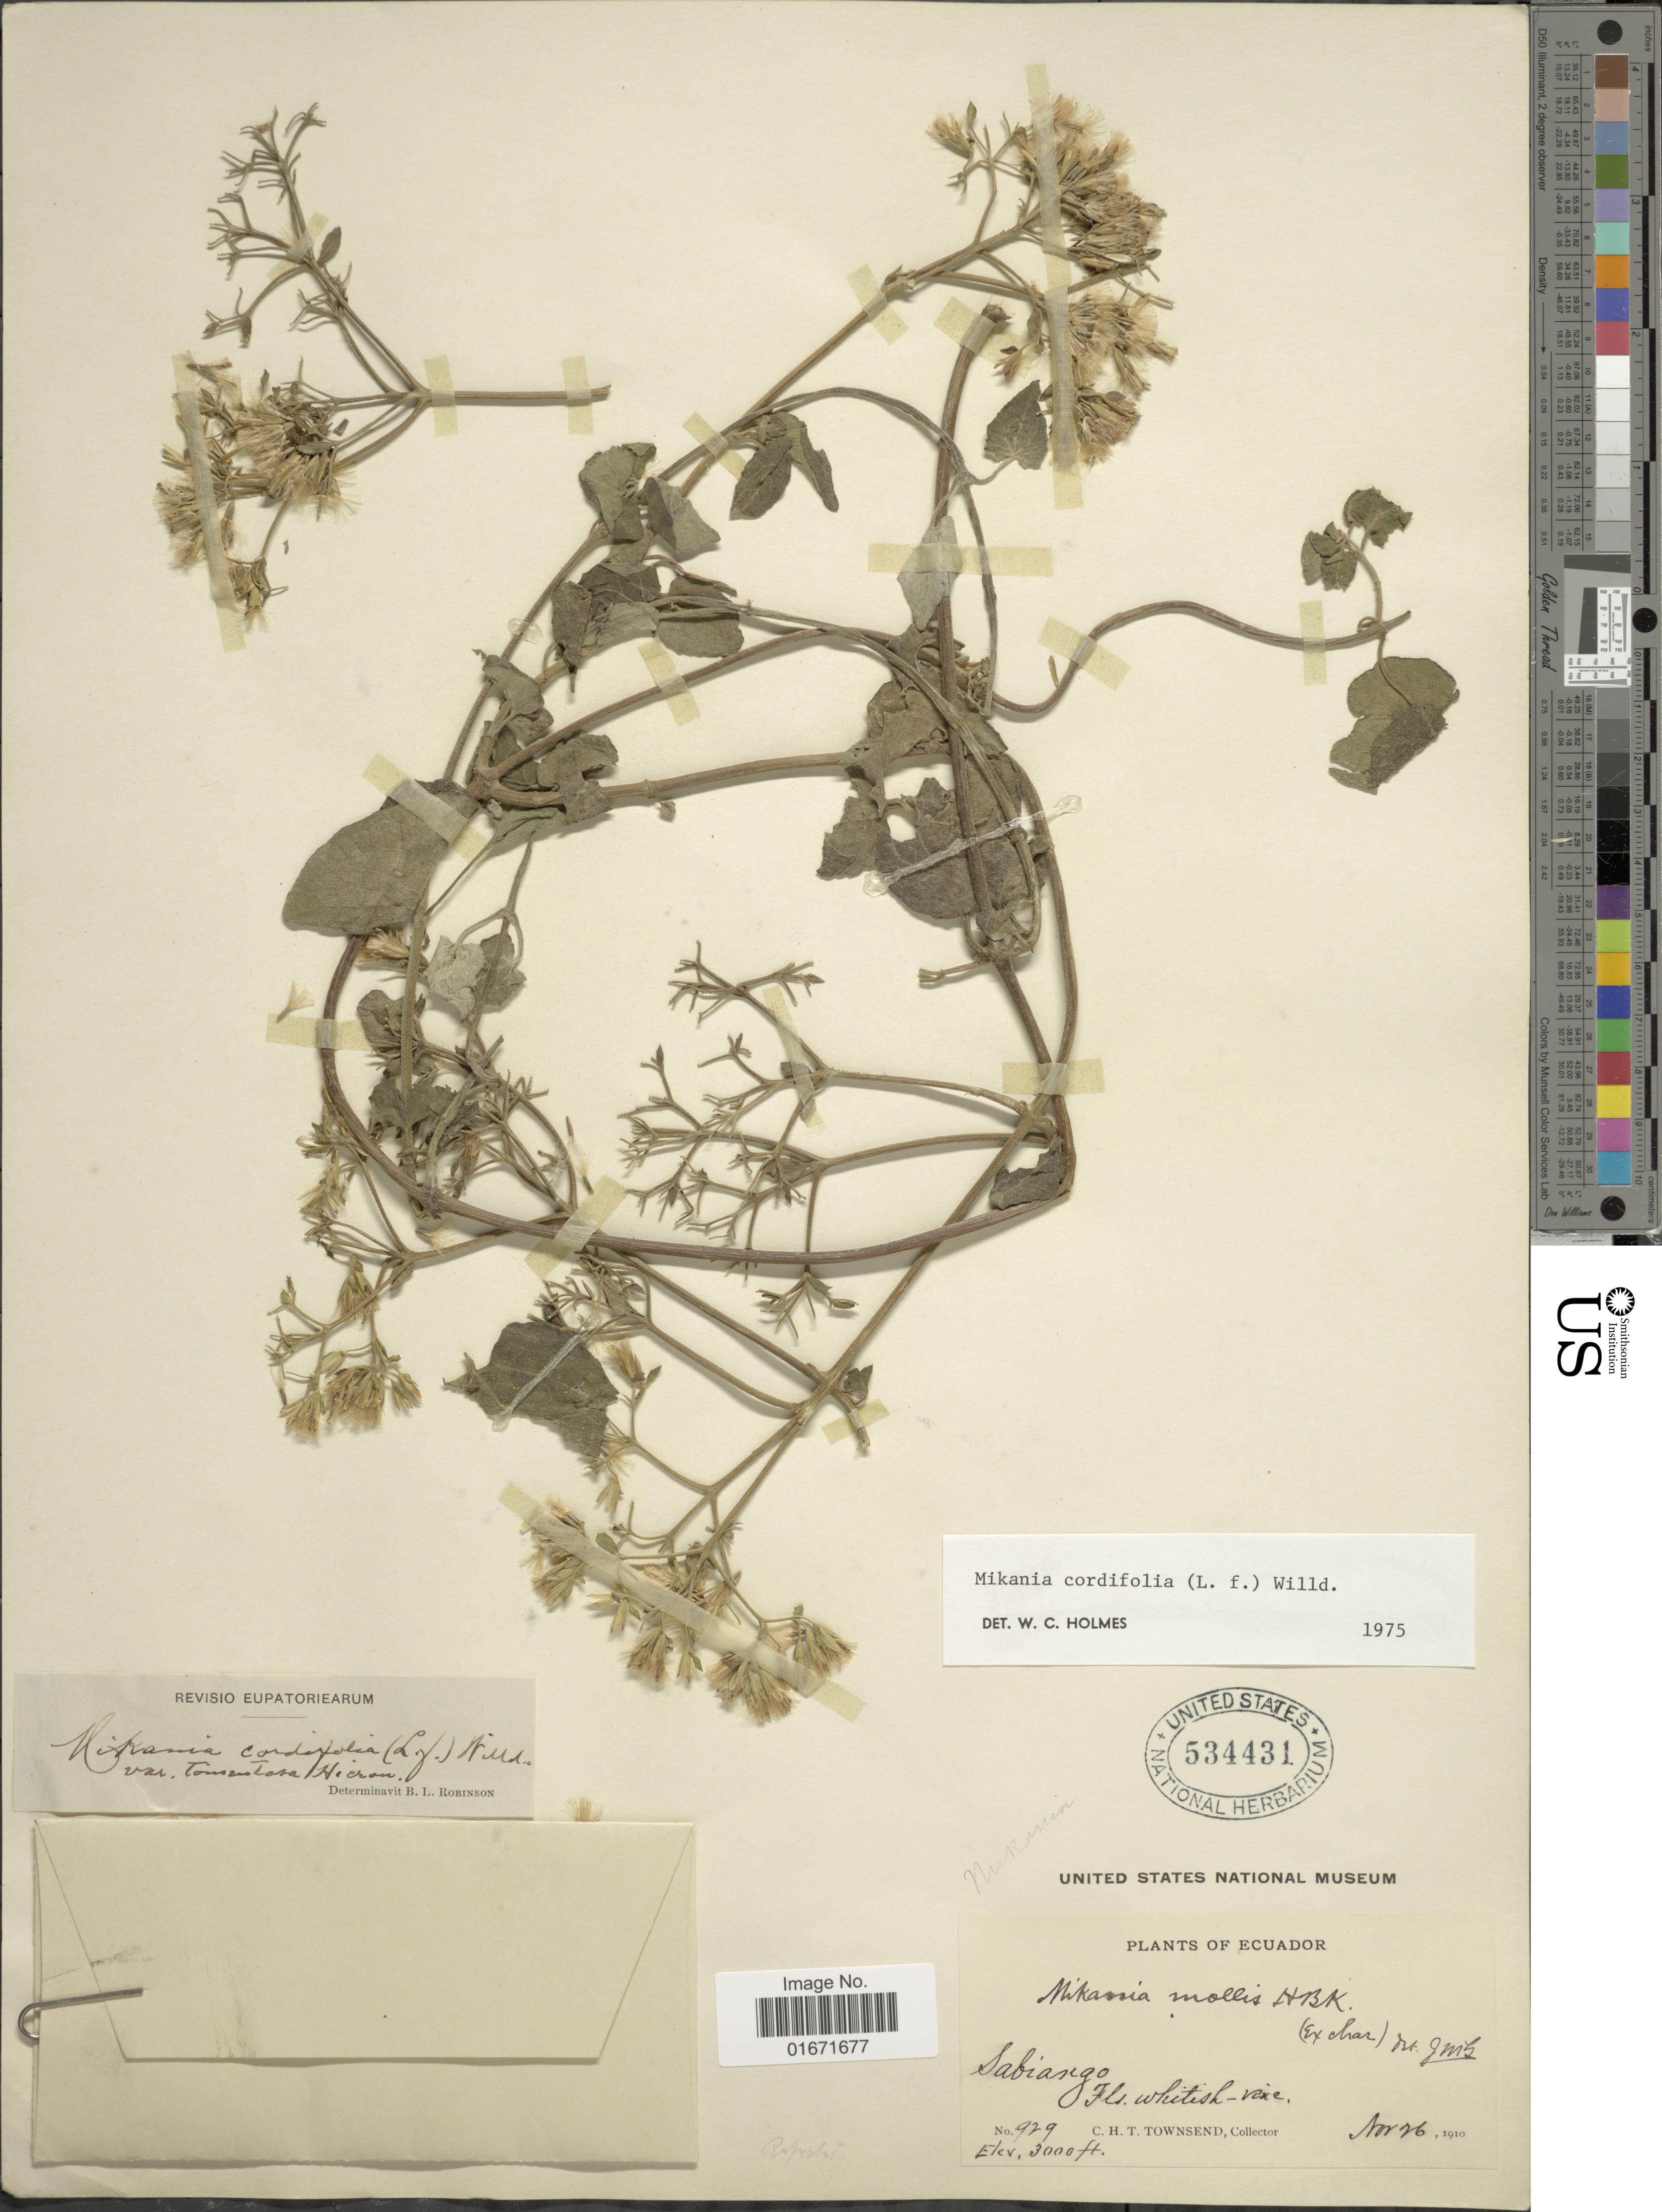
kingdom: Plantae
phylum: Tracheophyta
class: Magnoliopsida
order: Asterales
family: Asteraceae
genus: Mikania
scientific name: Mikania cordifolia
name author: Kunth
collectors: C. H. T. Townsend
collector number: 929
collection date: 1910-11-26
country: Ecuador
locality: Sabiango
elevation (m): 914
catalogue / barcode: US 534431